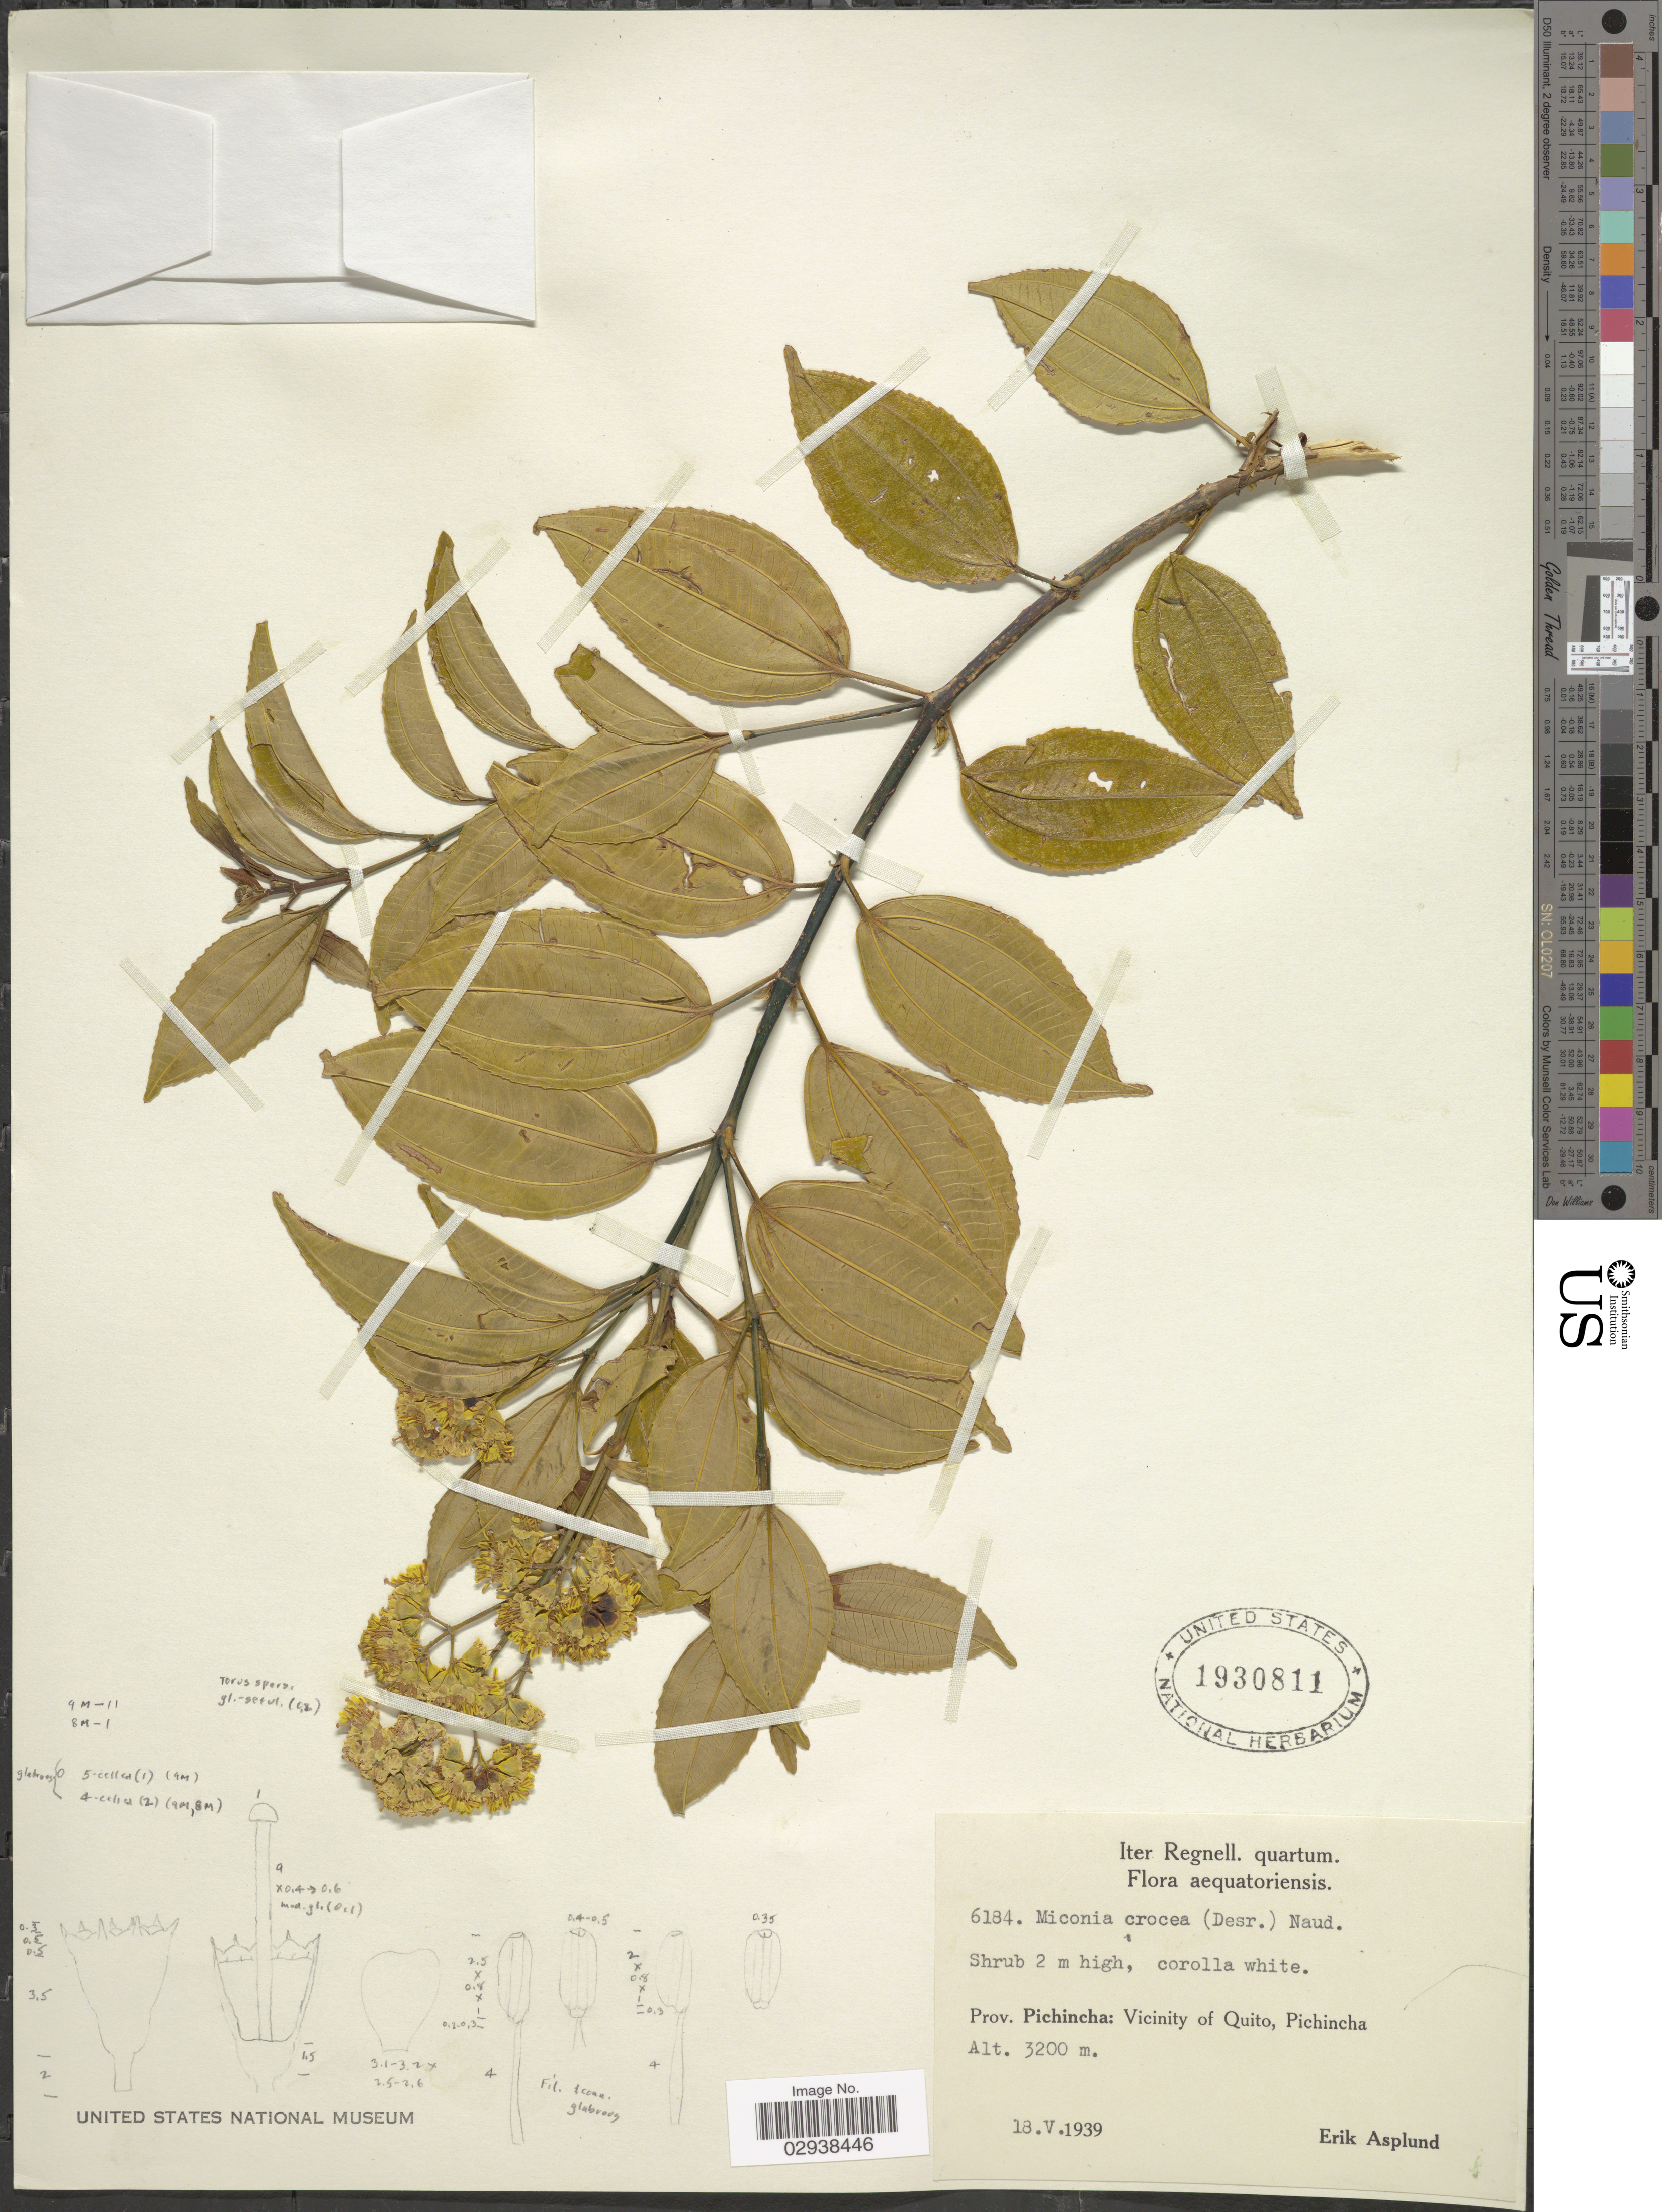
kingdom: Plantae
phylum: Tracheophyta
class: Magnoliopsida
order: Myrtales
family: Melastomataceae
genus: Miconia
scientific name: Miconia crocea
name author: (Desr.) Naudin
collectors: E. Asplund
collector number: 6184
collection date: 1939-05-18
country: Ecuador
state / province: Pichincha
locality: Prov. Pichincha: Vicinity of Quito, Pichincha.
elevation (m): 3200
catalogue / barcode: US 1930811